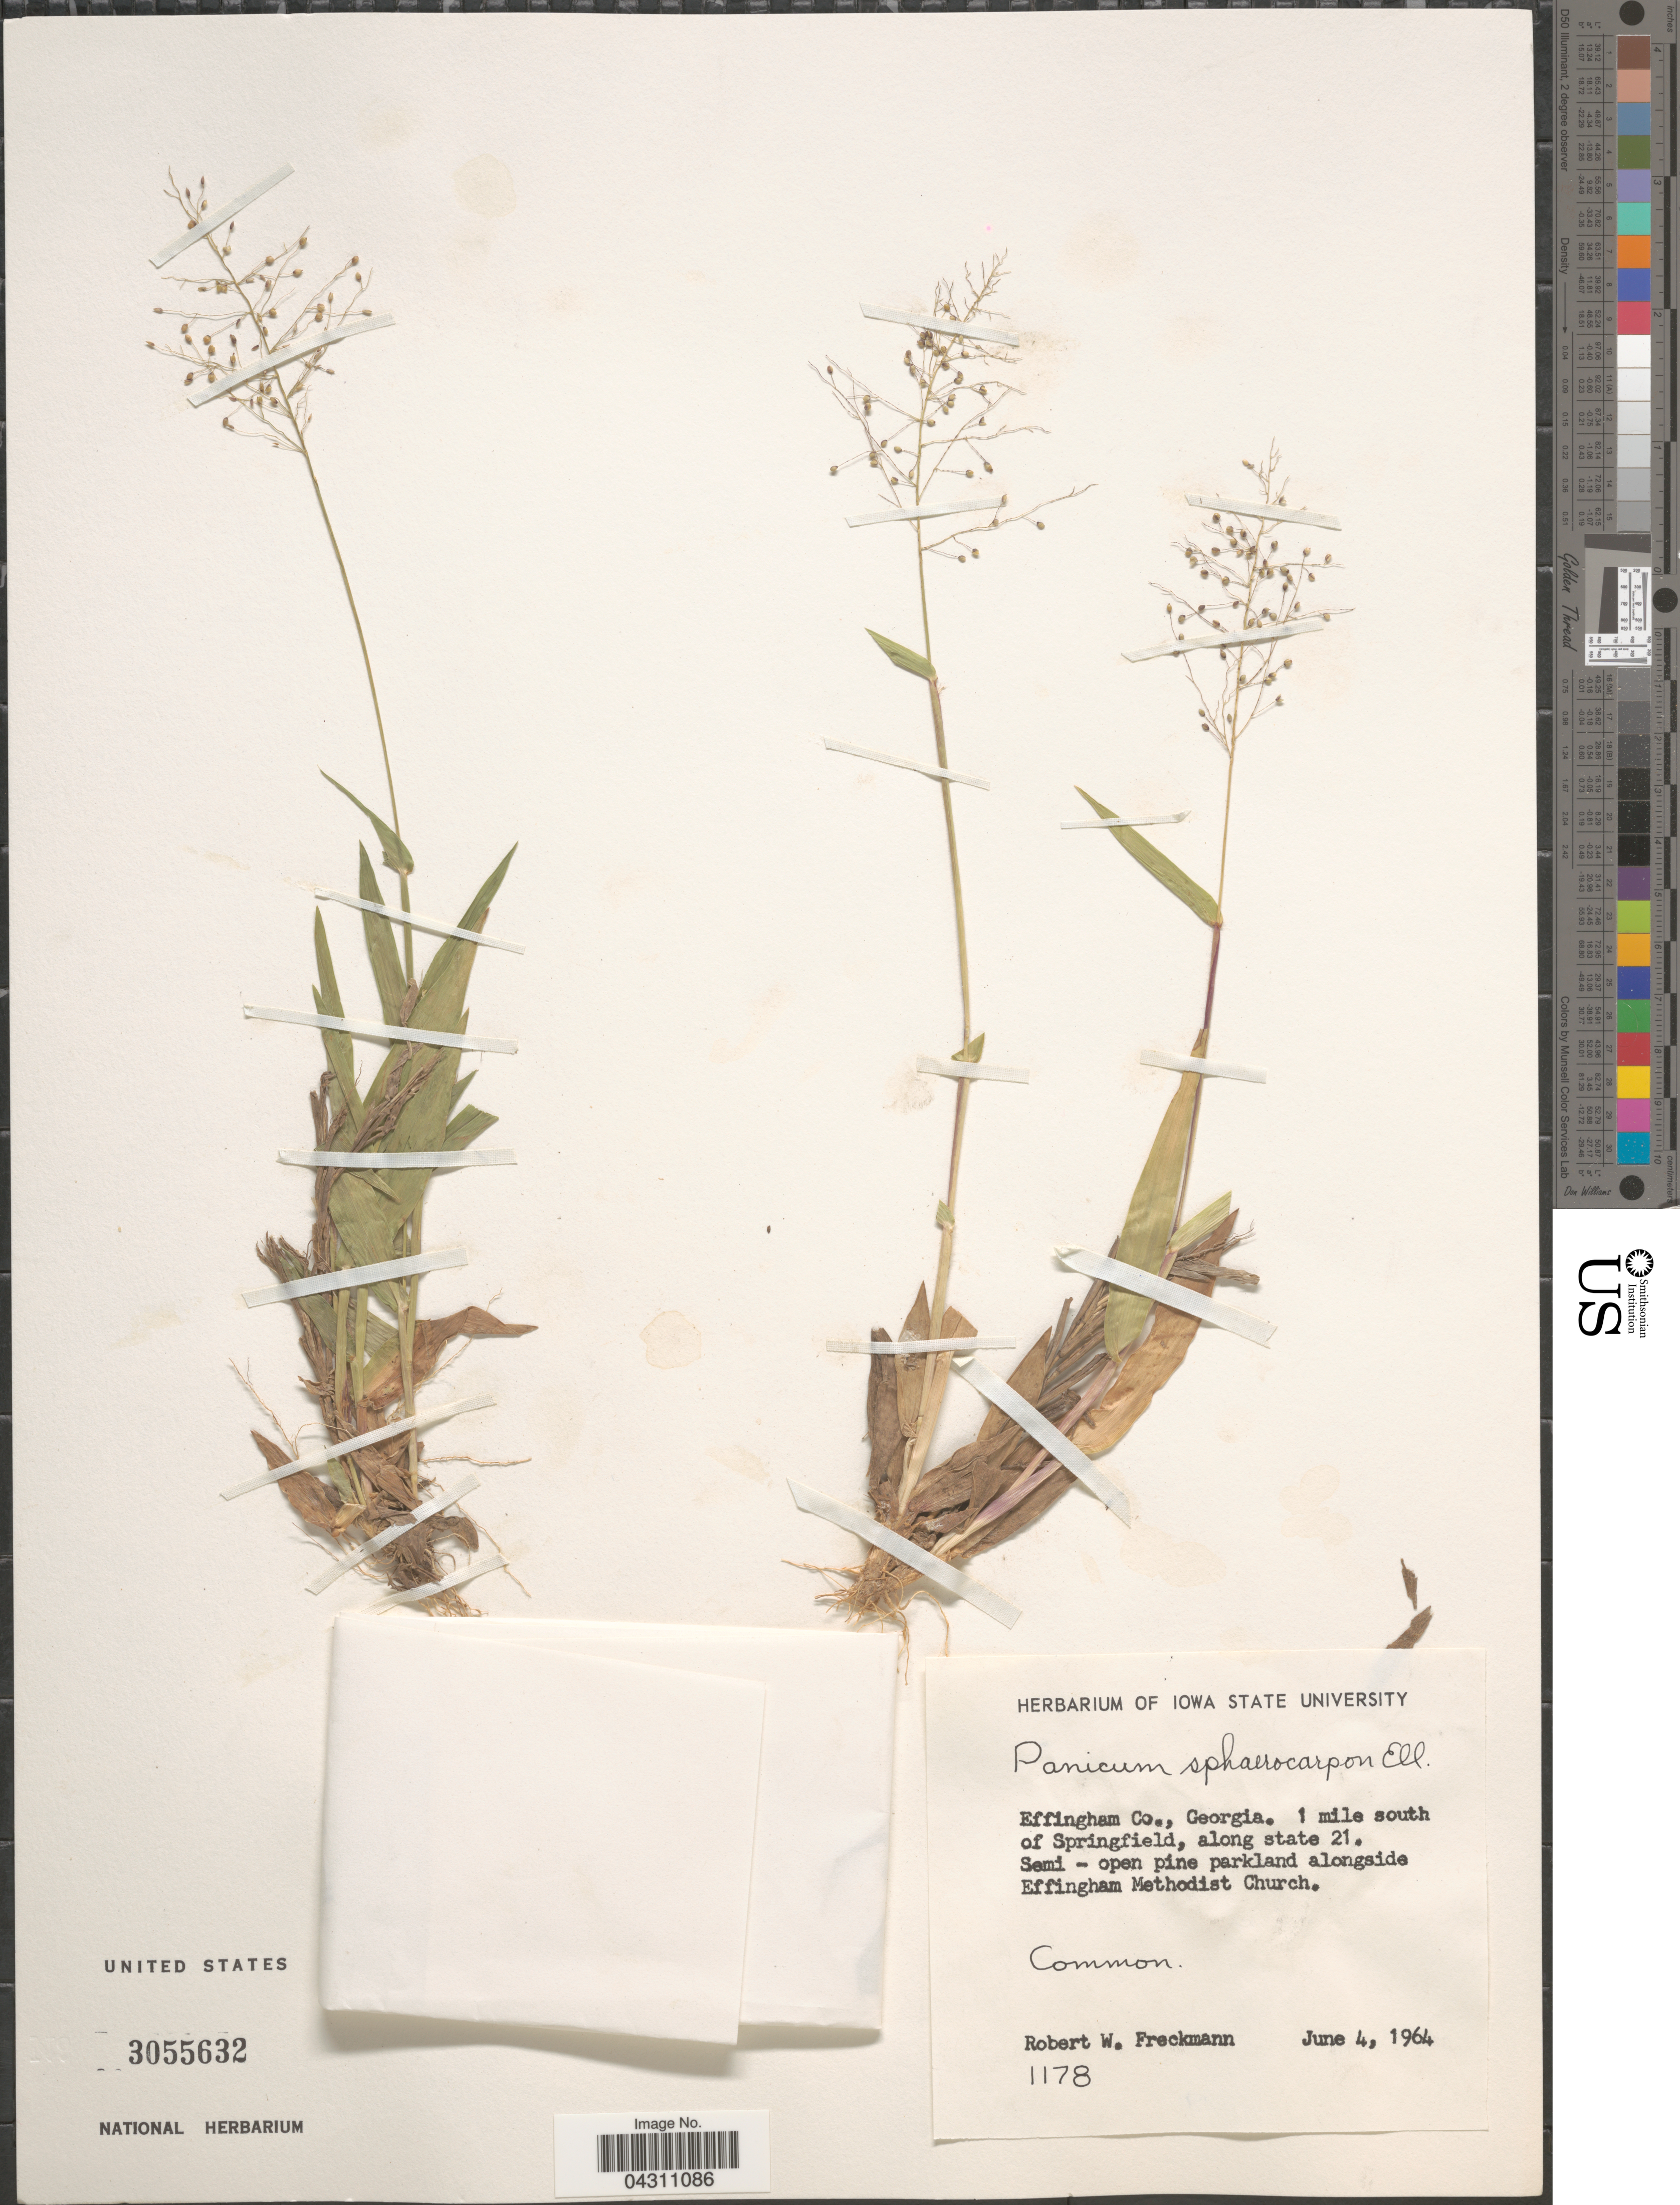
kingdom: Plantae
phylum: Tracheophyta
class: Liliopsida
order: Poales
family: Poaceae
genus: Dichanthelium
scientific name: Dichanthelium sphaerocarpon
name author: (Elliott) Gould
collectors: R. Freckmann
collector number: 1178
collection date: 1964-06-04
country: United States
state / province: Georgia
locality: Effingham Co. 1 mile south of Springfield, along state 21. Semi - open pine parkland alongside Effingham Methodist Church.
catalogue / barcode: US 3055632